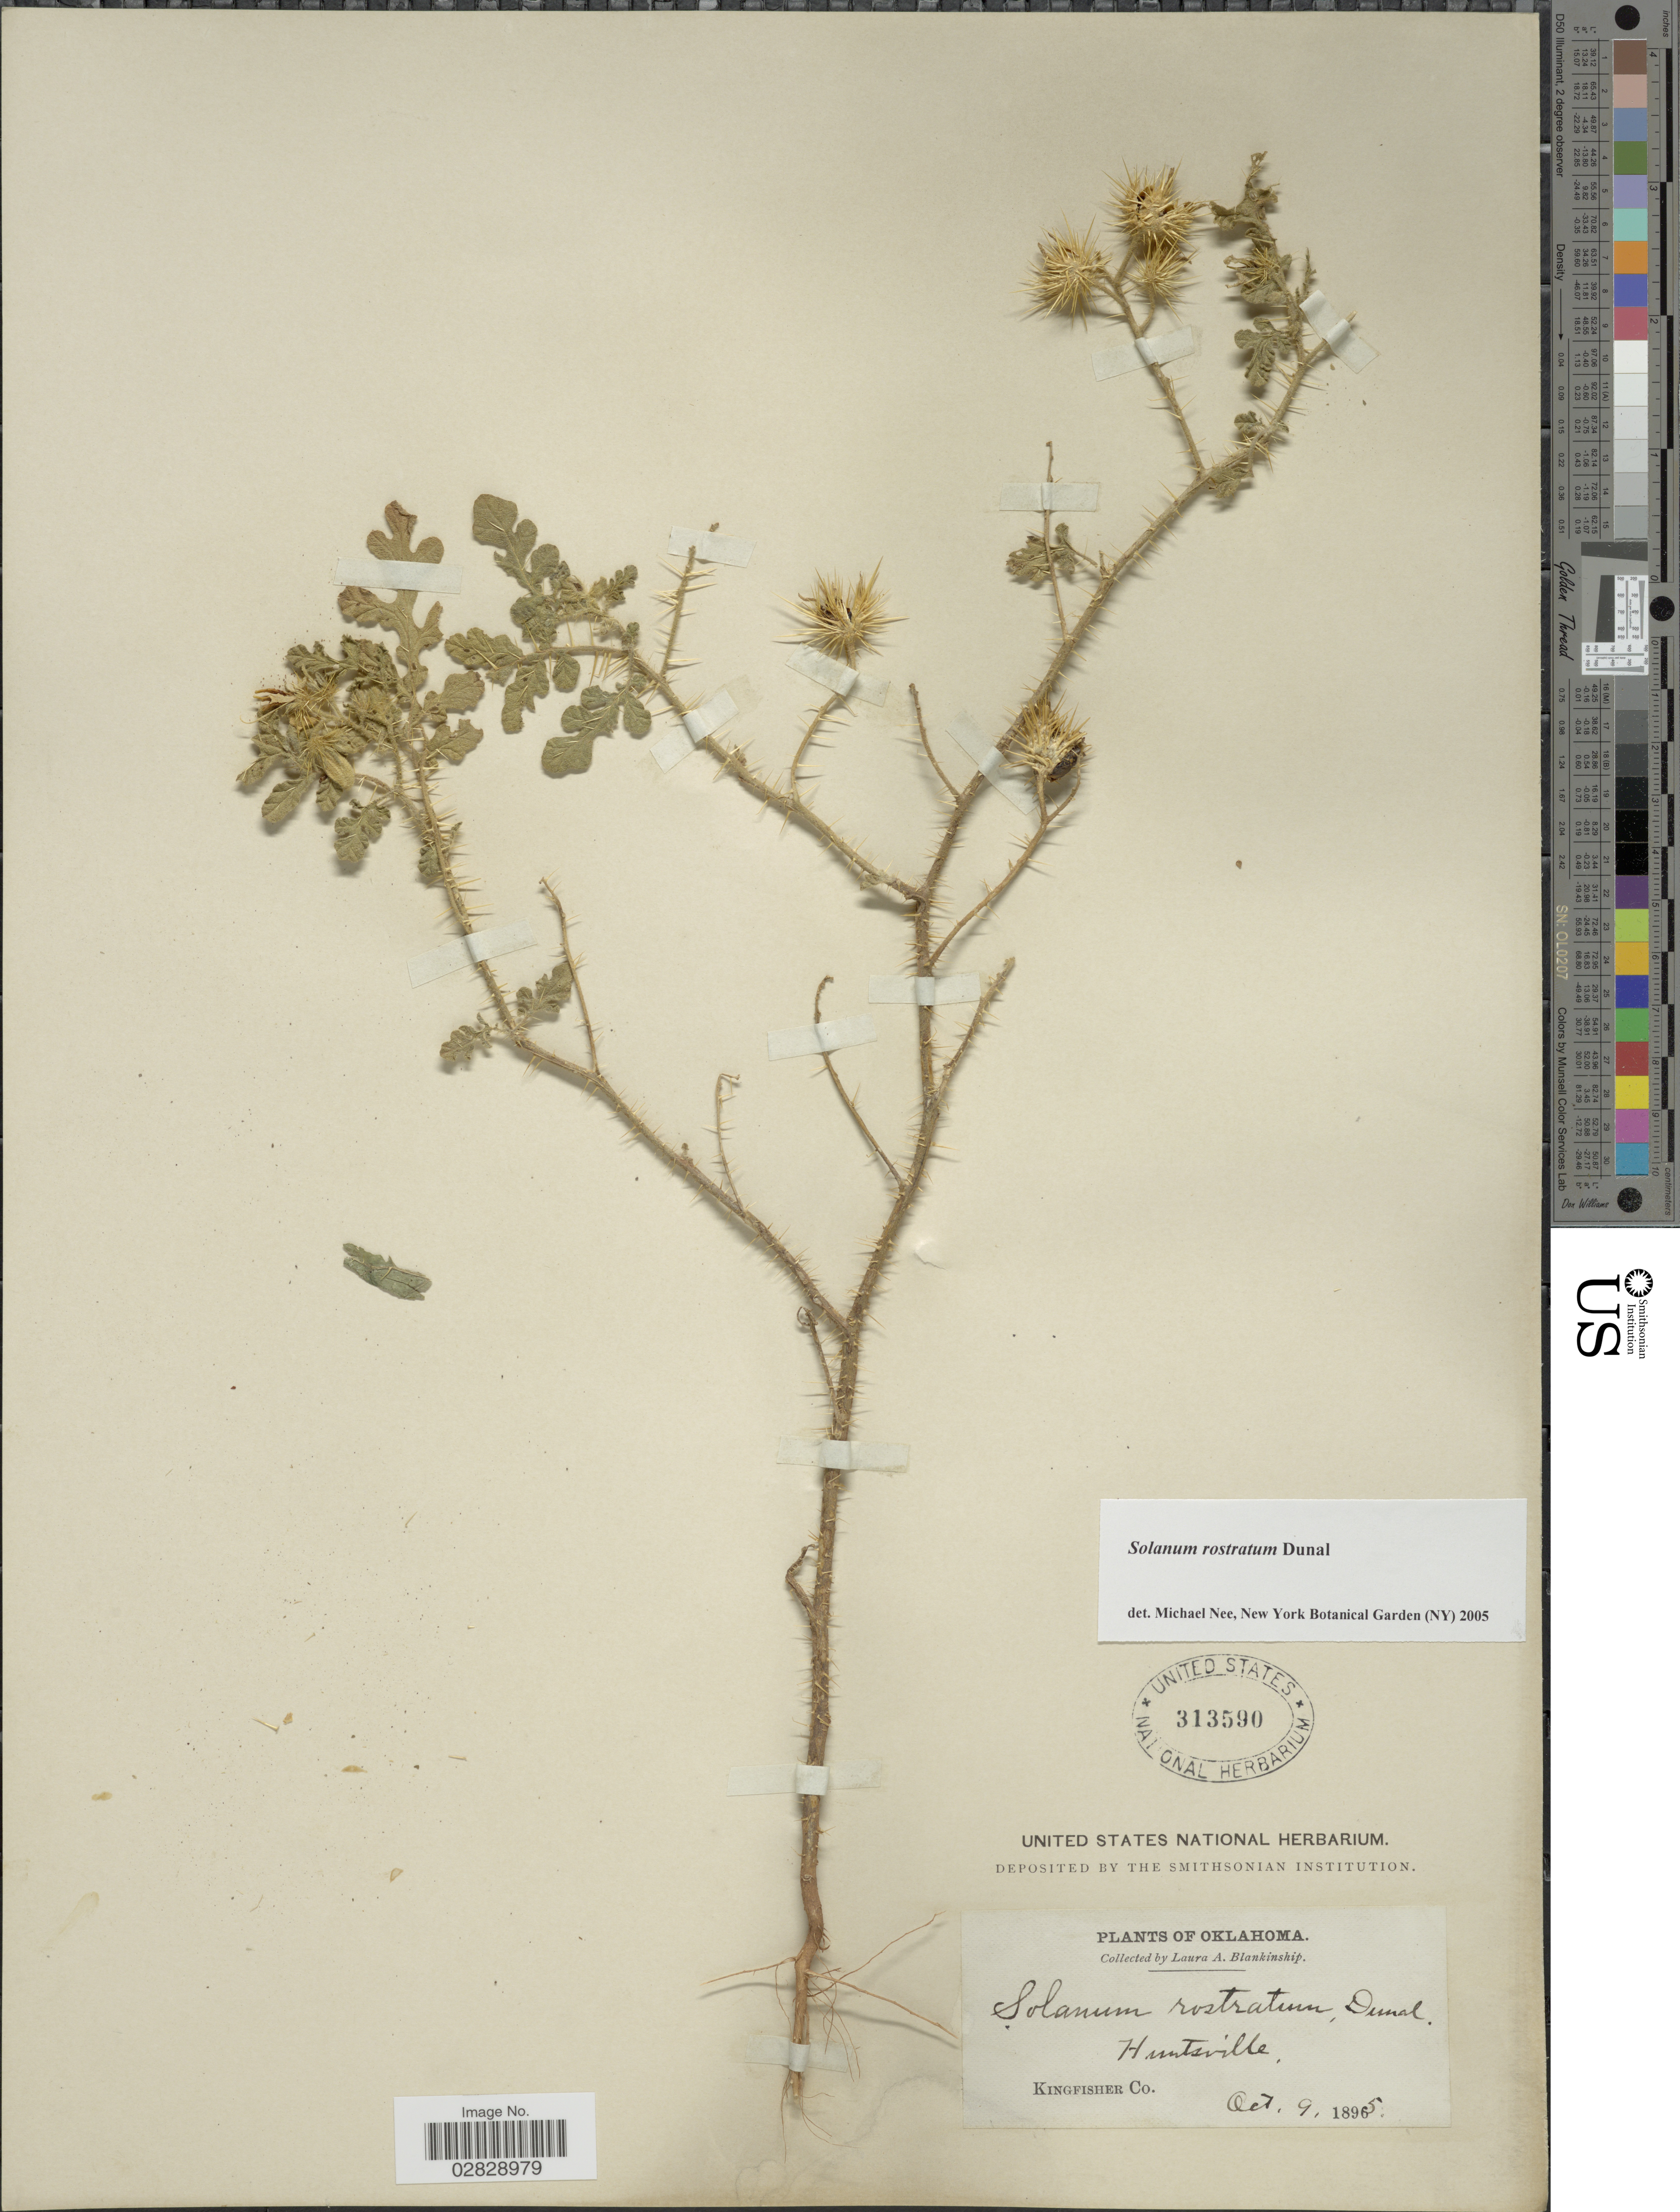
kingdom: Plantae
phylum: Tracheophyta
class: Magnoliopsida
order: Solanales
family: Solanaceae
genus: Solanum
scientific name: Solanum rostratum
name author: Dunal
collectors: L. A. Blankinship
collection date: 1895-10-09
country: United States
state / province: Oklahoma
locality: Huntsville.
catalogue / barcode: US 313590